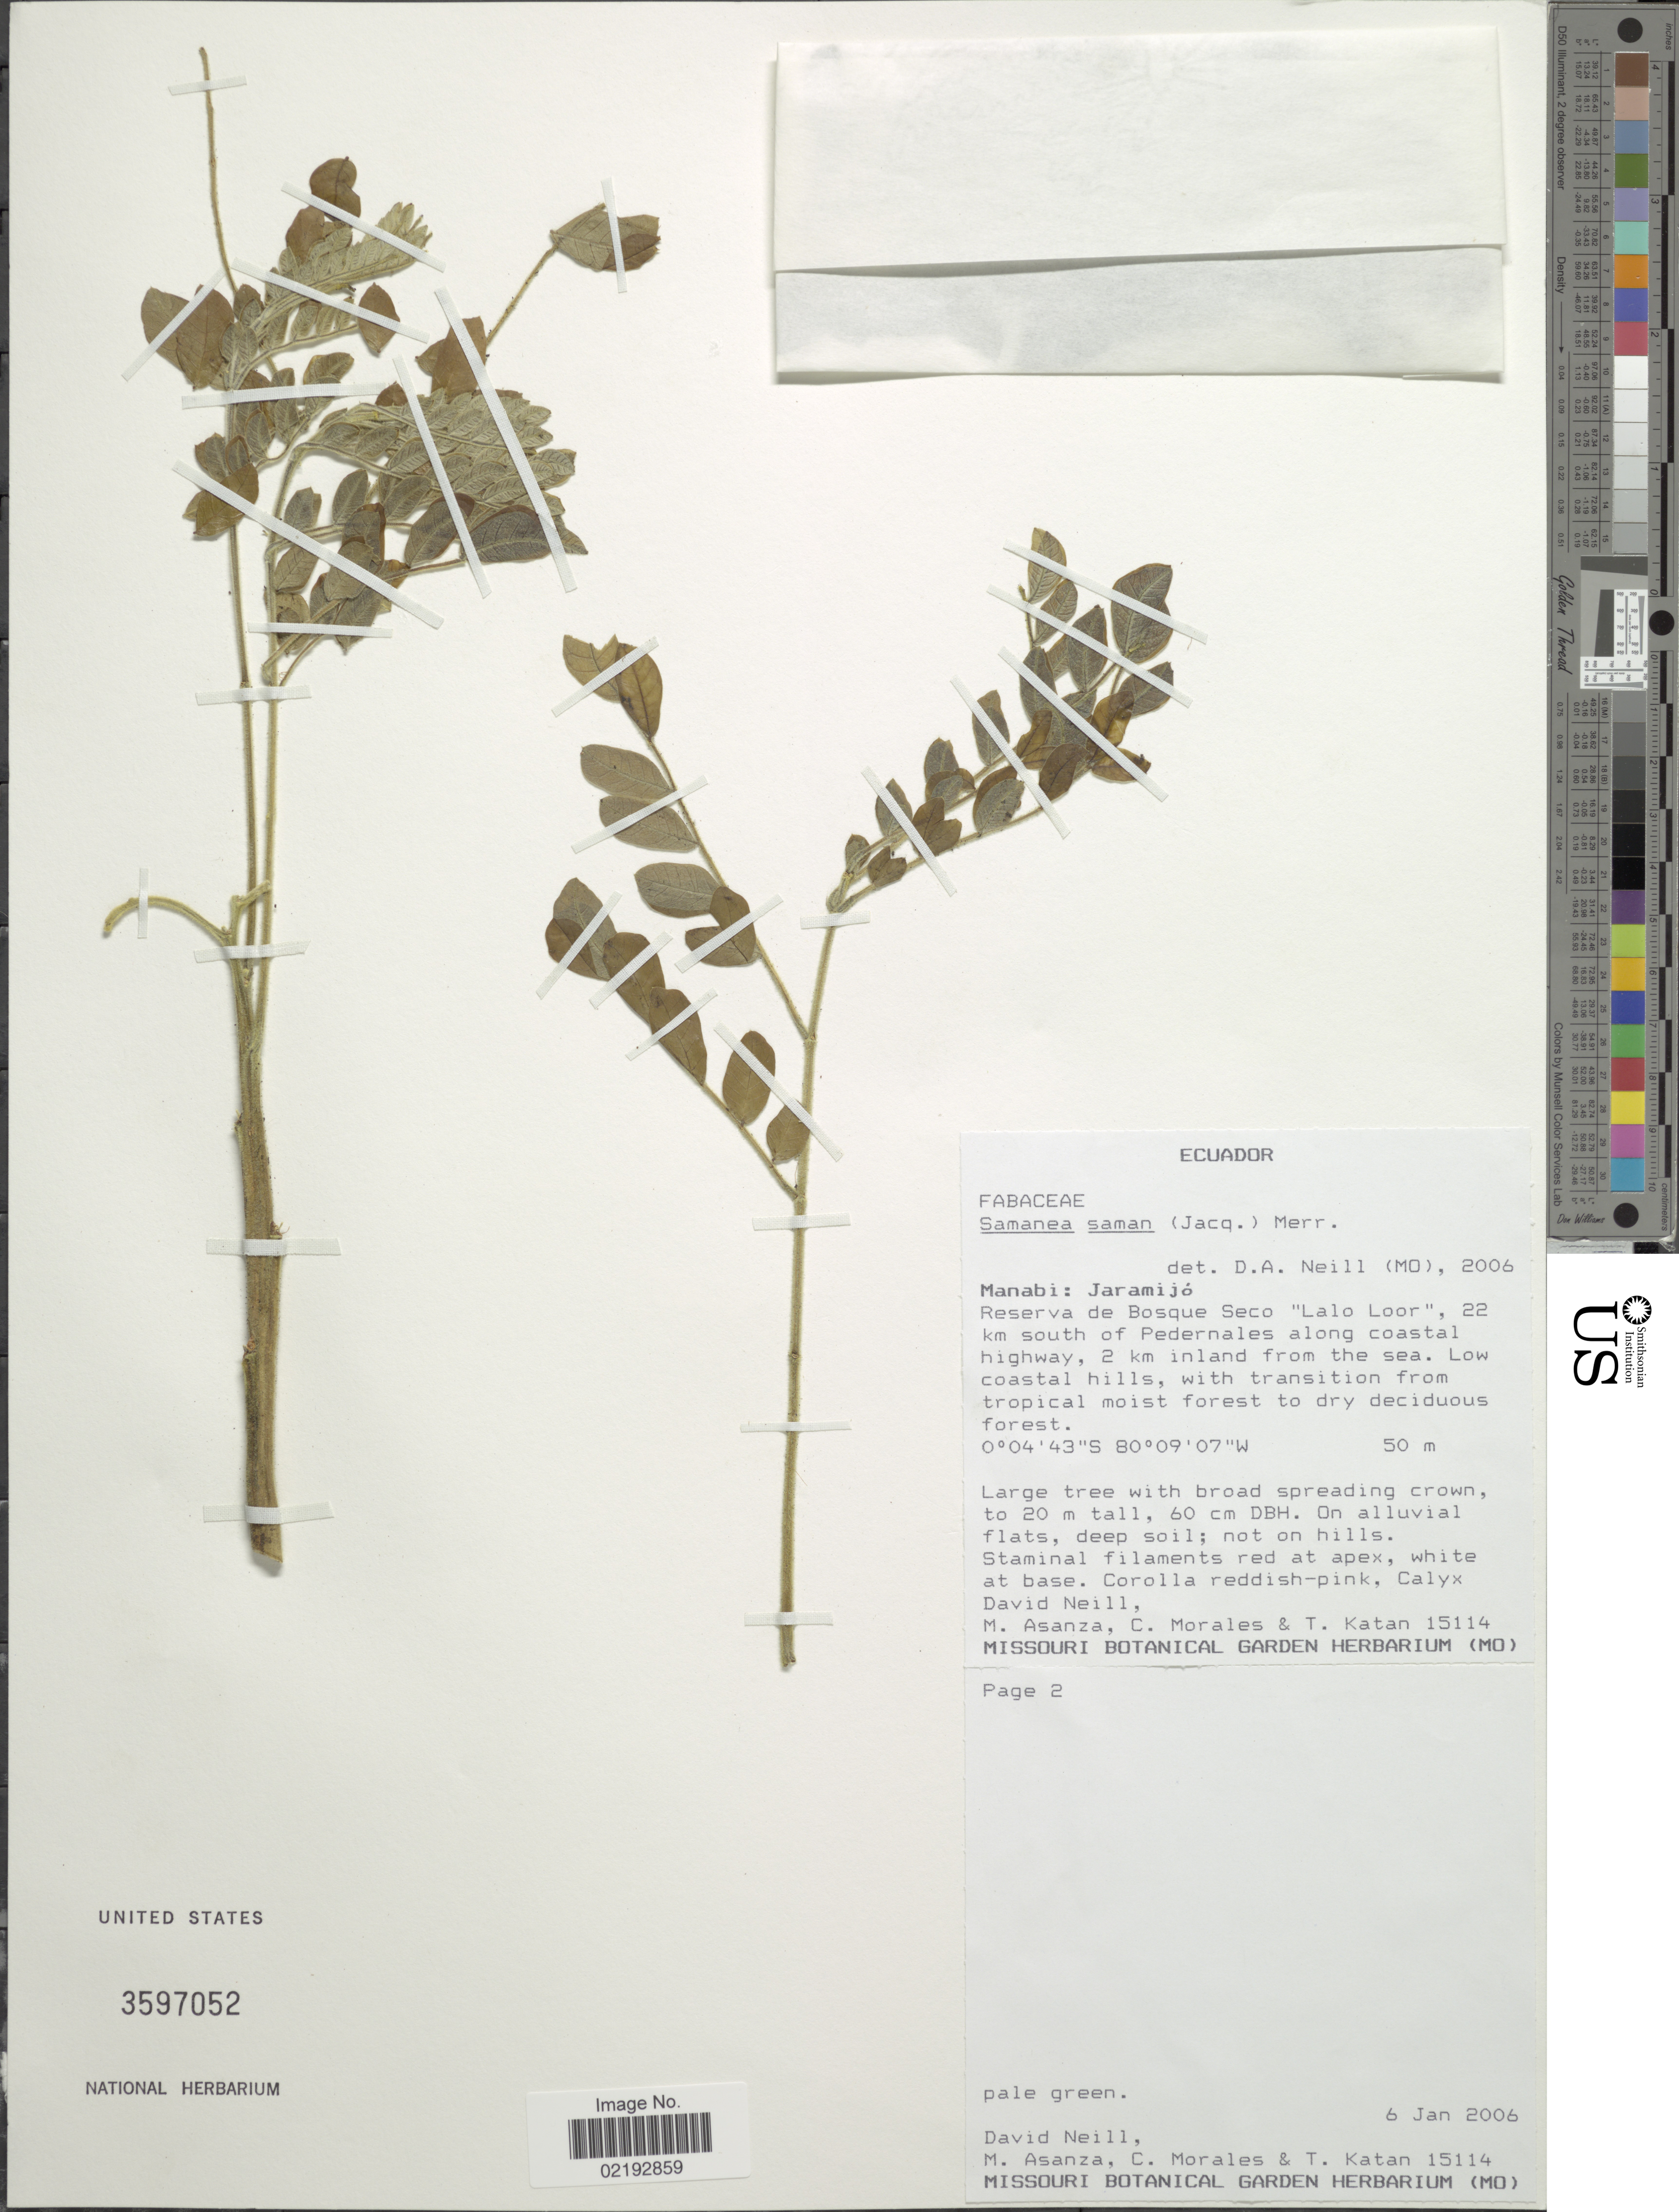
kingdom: Plantae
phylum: Tracheophyta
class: Magnoliopsida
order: Fabales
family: Fabaceae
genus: Samanea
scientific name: Samanea saman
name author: (Jacq.) Merr.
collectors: D. Neill, M. Asanza, C. Morales & T. Katan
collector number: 15114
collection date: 2006-01-06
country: Ecuador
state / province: Manabí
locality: Jaramijo, Reserva de Bosque Seco Lalo Loor, 22 km south of Pedernales along coastal highway, 2 km inland from the sea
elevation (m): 50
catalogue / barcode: US 3597052